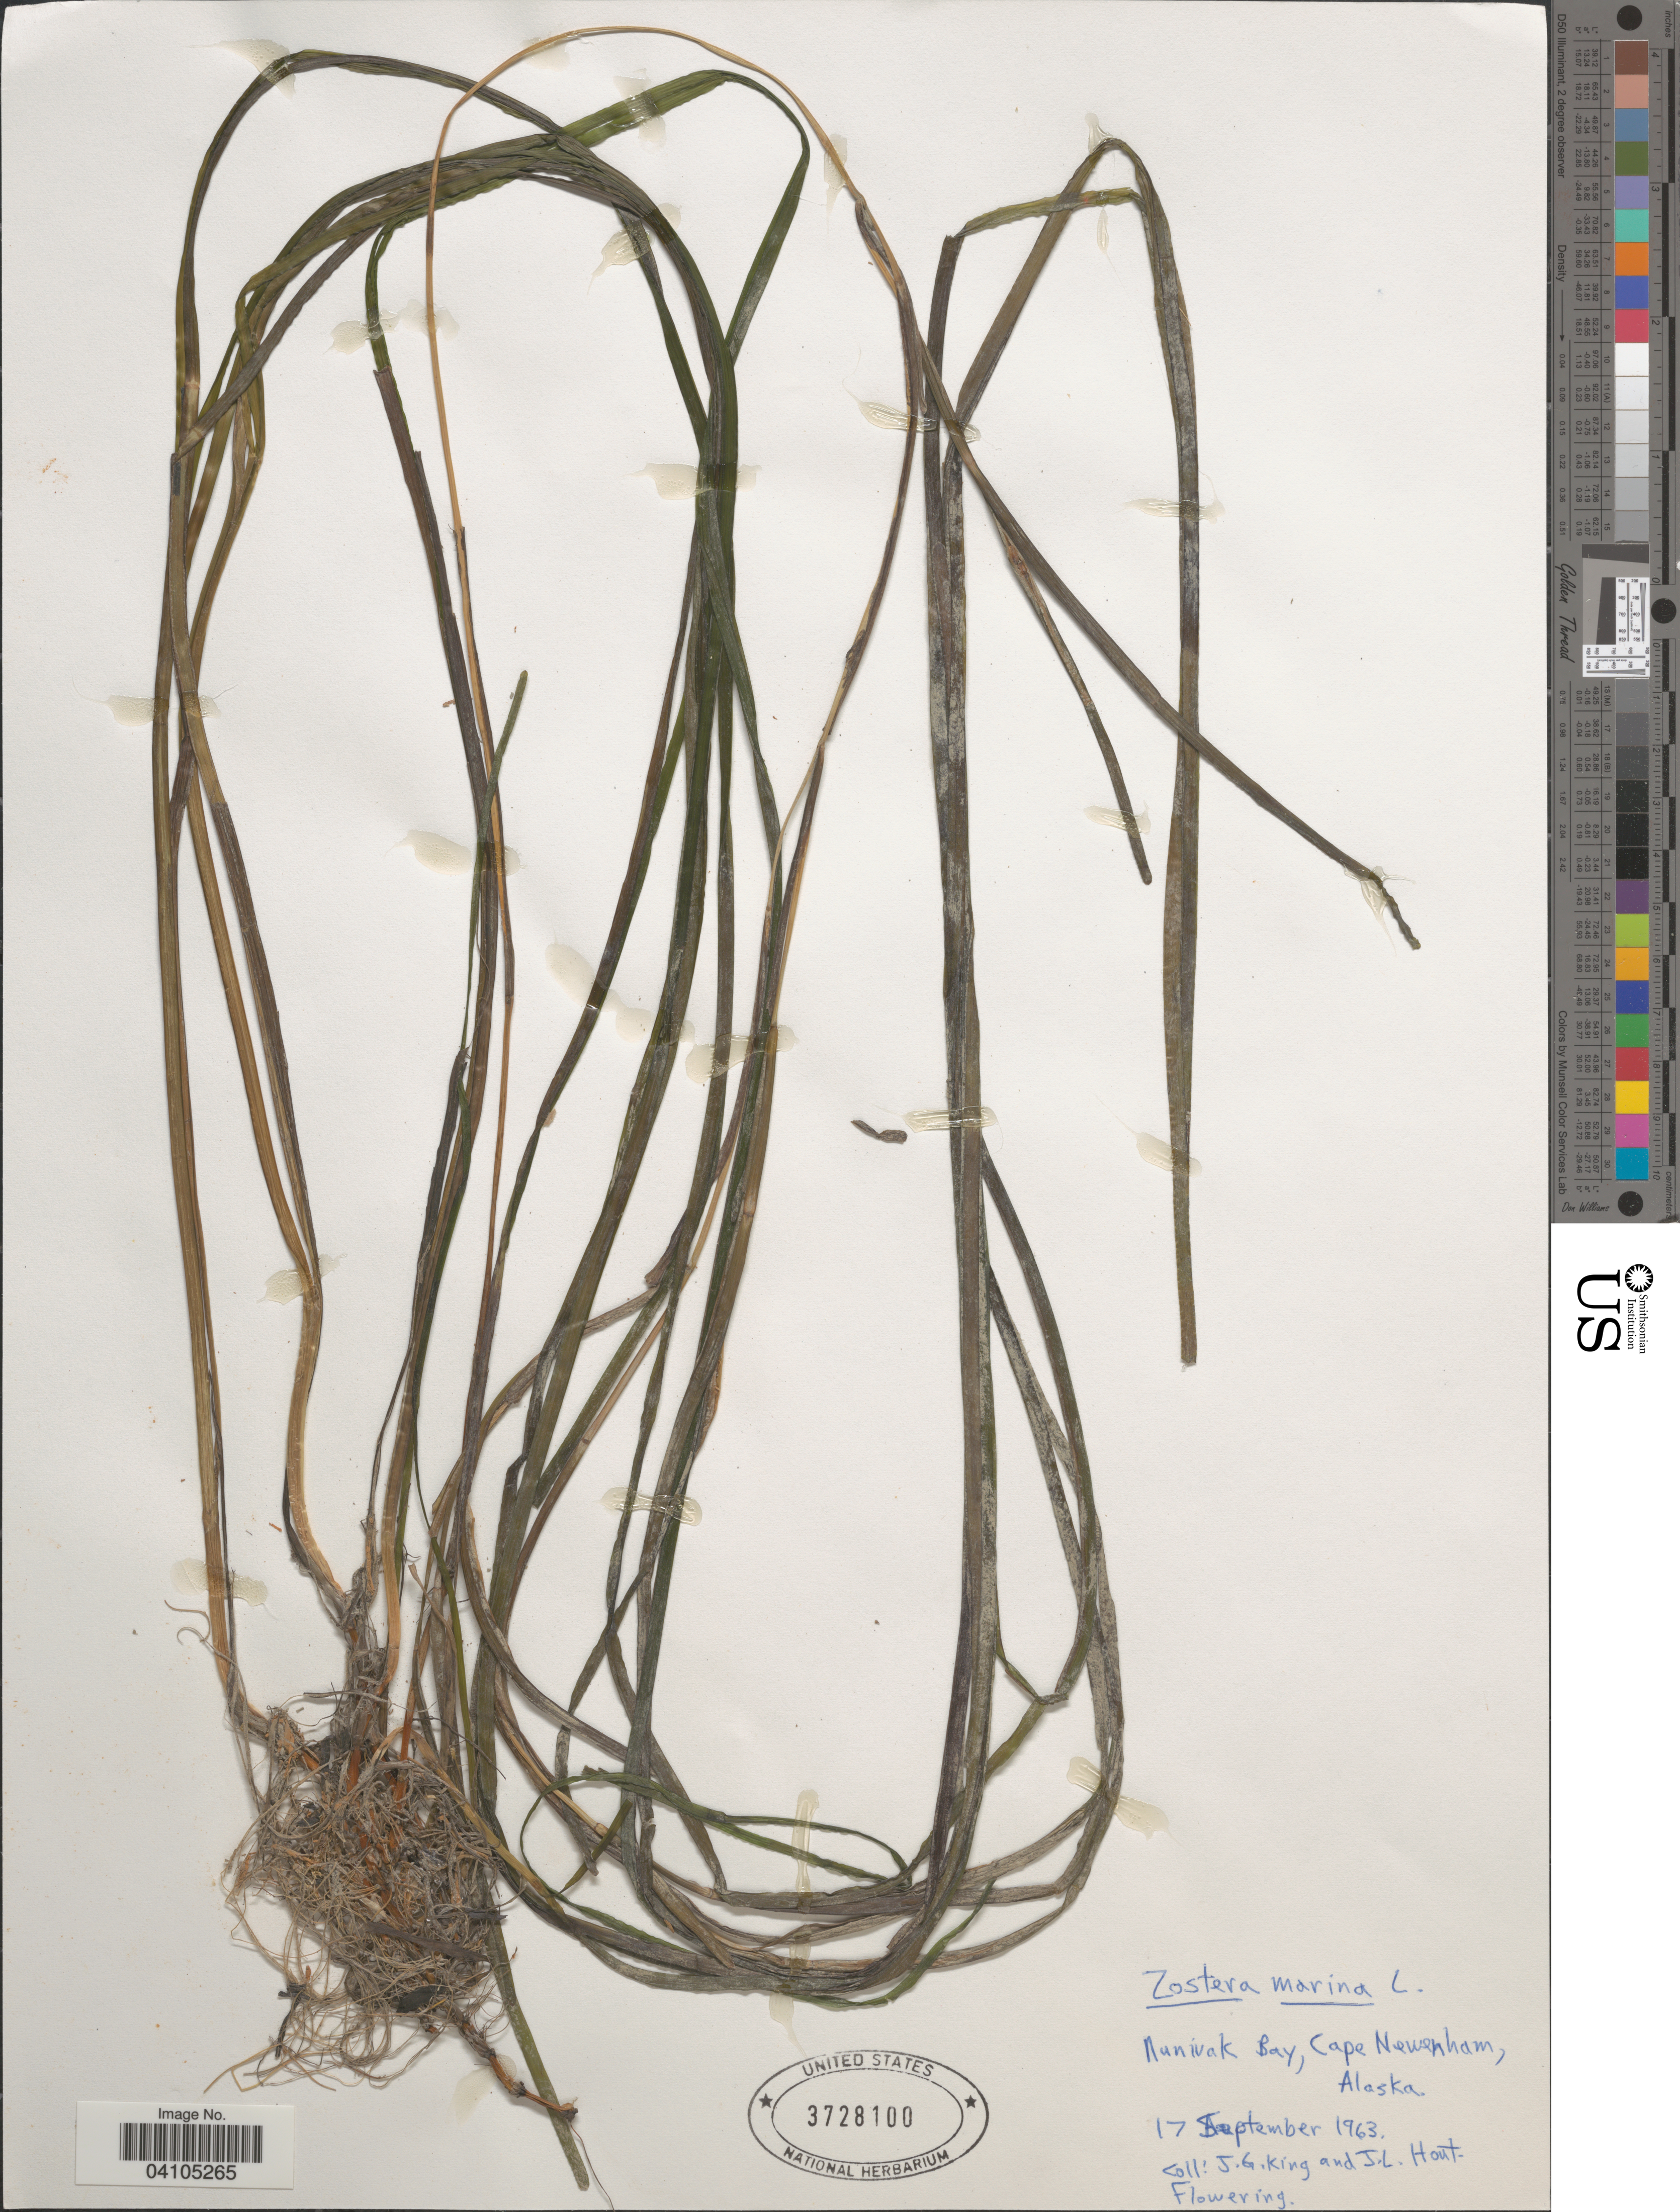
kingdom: Plantae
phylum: Tracheophyta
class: Liliopsida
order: Alismatales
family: Zosteraceae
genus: Zostera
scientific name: Zostera marina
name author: L.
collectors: J. King & J. Hout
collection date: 1963-09-17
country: United States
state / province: Alaska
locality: Nunivak Bay, Cape Newenham.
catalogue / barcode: US 3728100